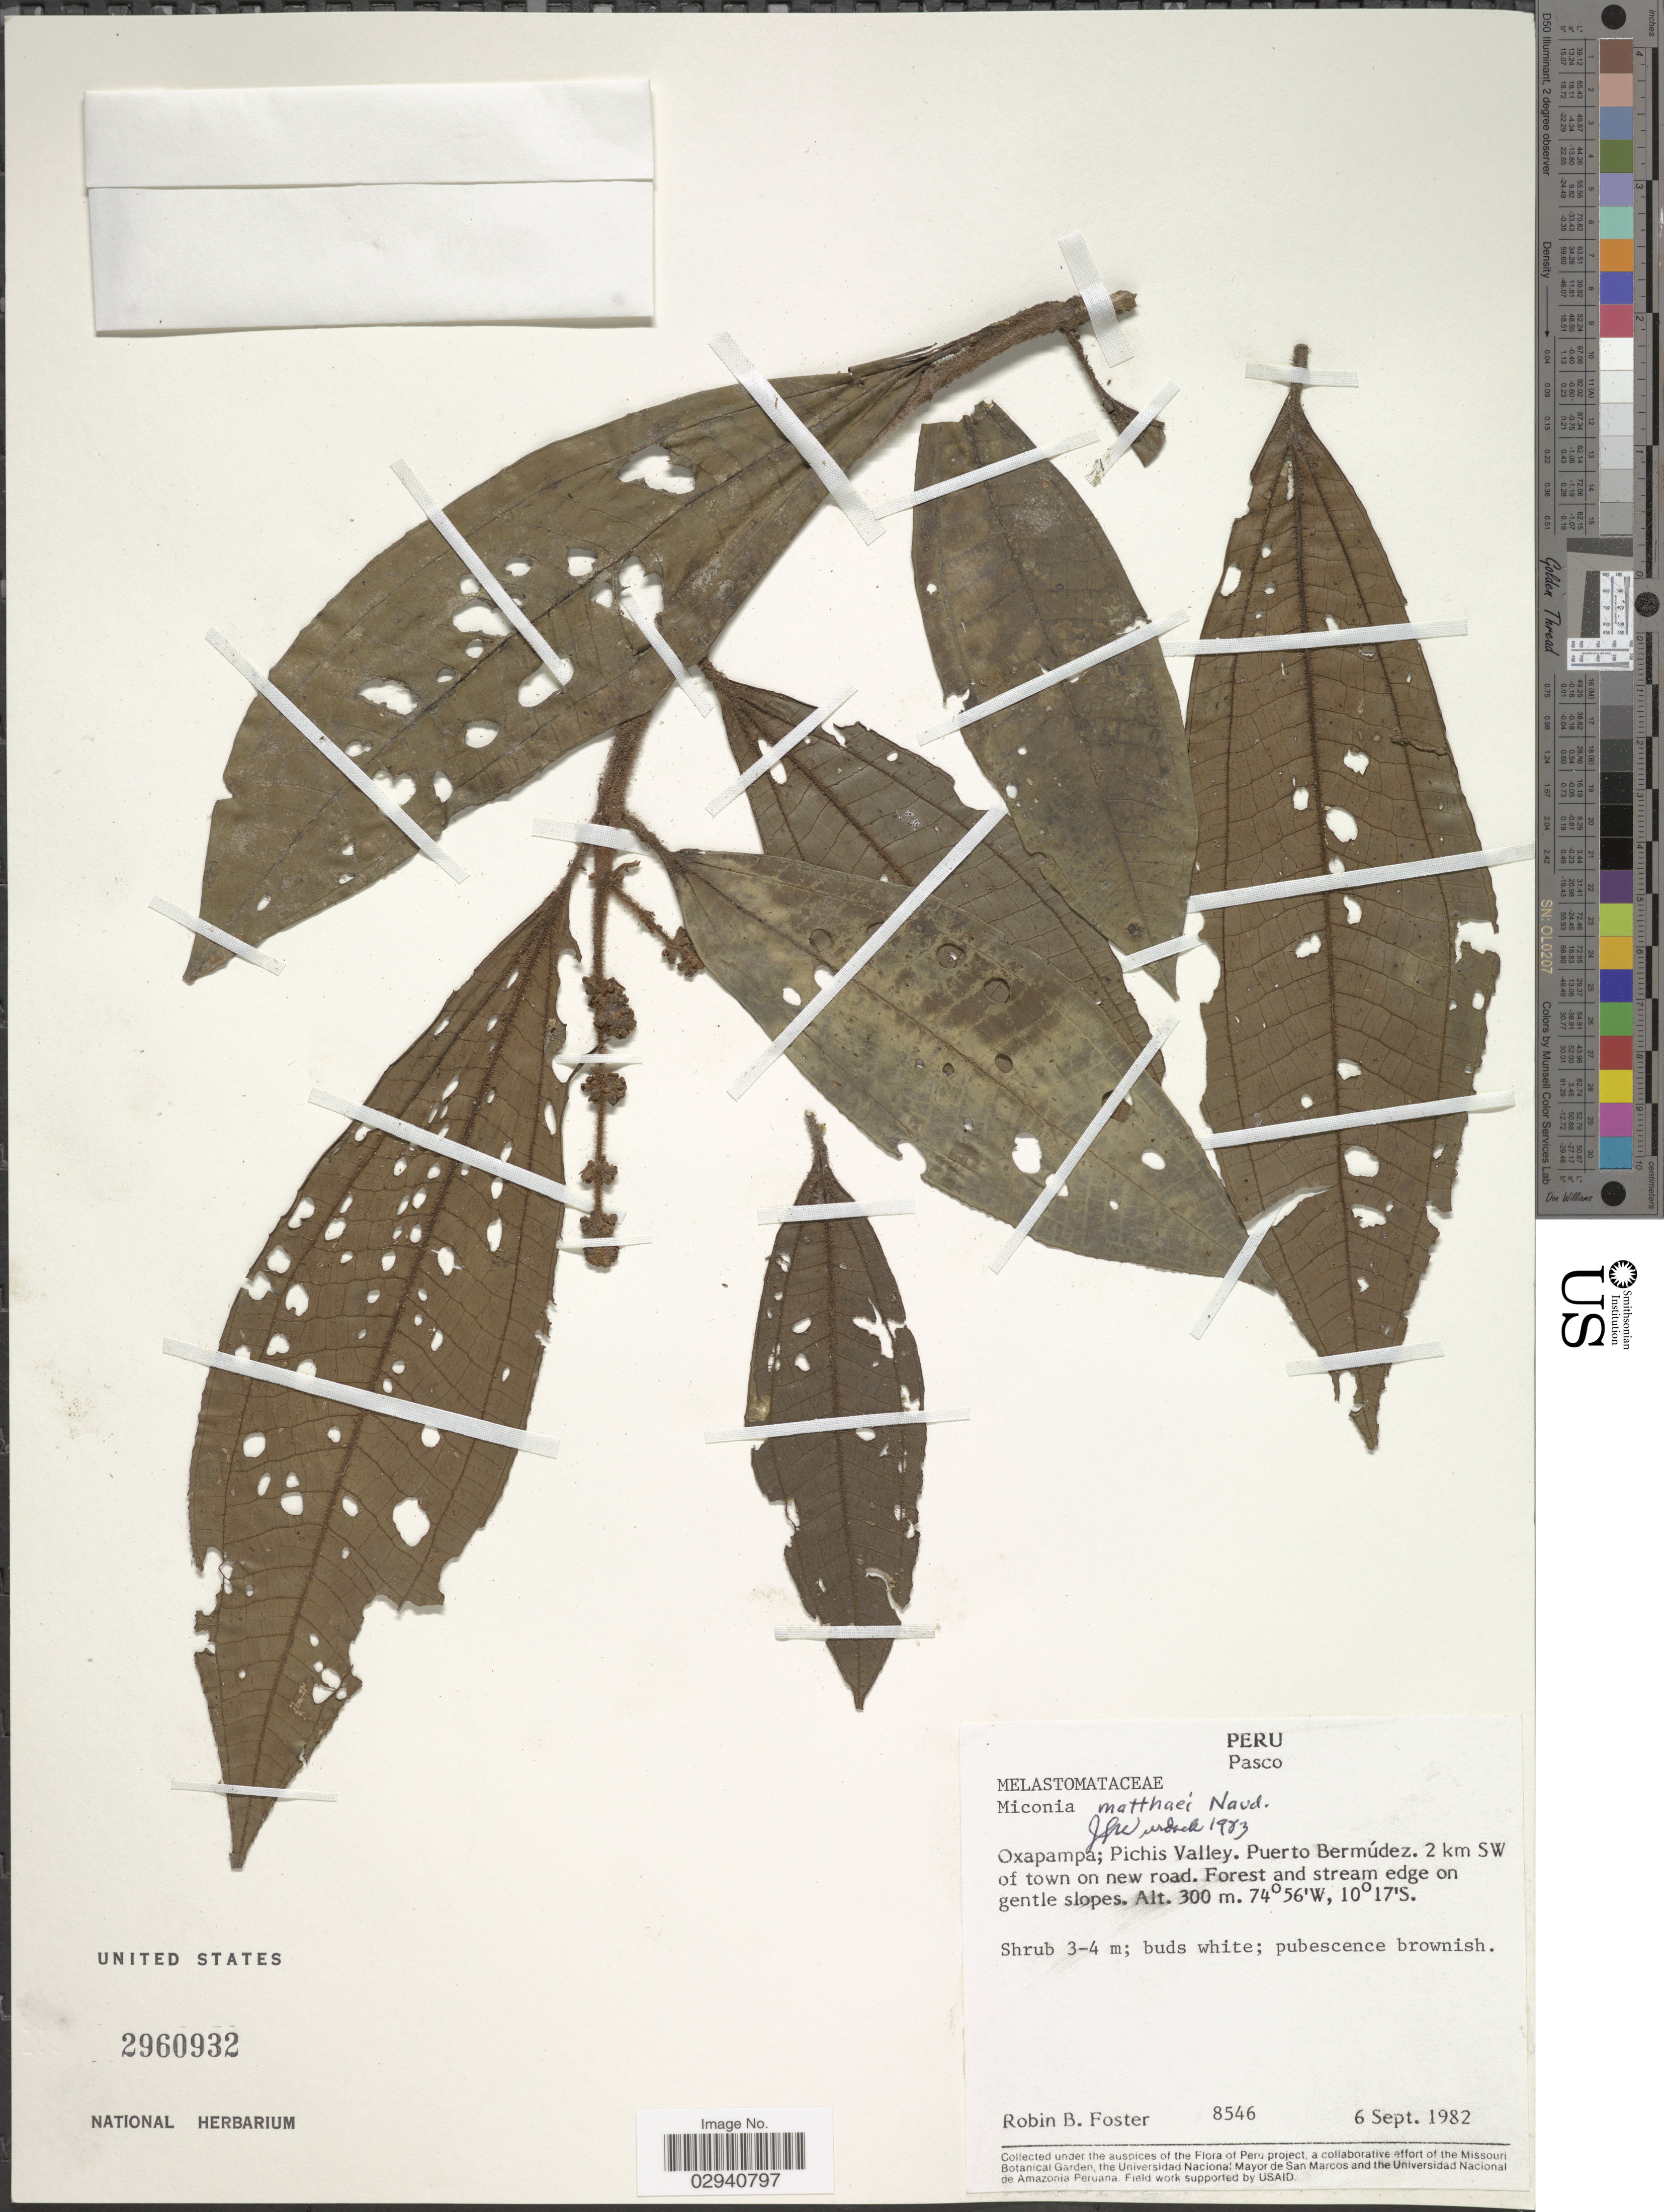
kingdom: Plantae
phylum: Tracheophyta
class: Magnoliopsida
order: Myrtales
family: Melastomataceae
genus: Miconia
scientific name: Miconia matthaei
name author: Naudin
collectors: R. B. Foster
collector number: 8546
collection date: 1982-09-06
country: Peru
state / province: Pasco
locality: Oxapampa; Pichis Valley. Puerto Bermúdez. 2 km SW of town on new road.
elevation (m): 300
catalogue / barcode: US 2960932